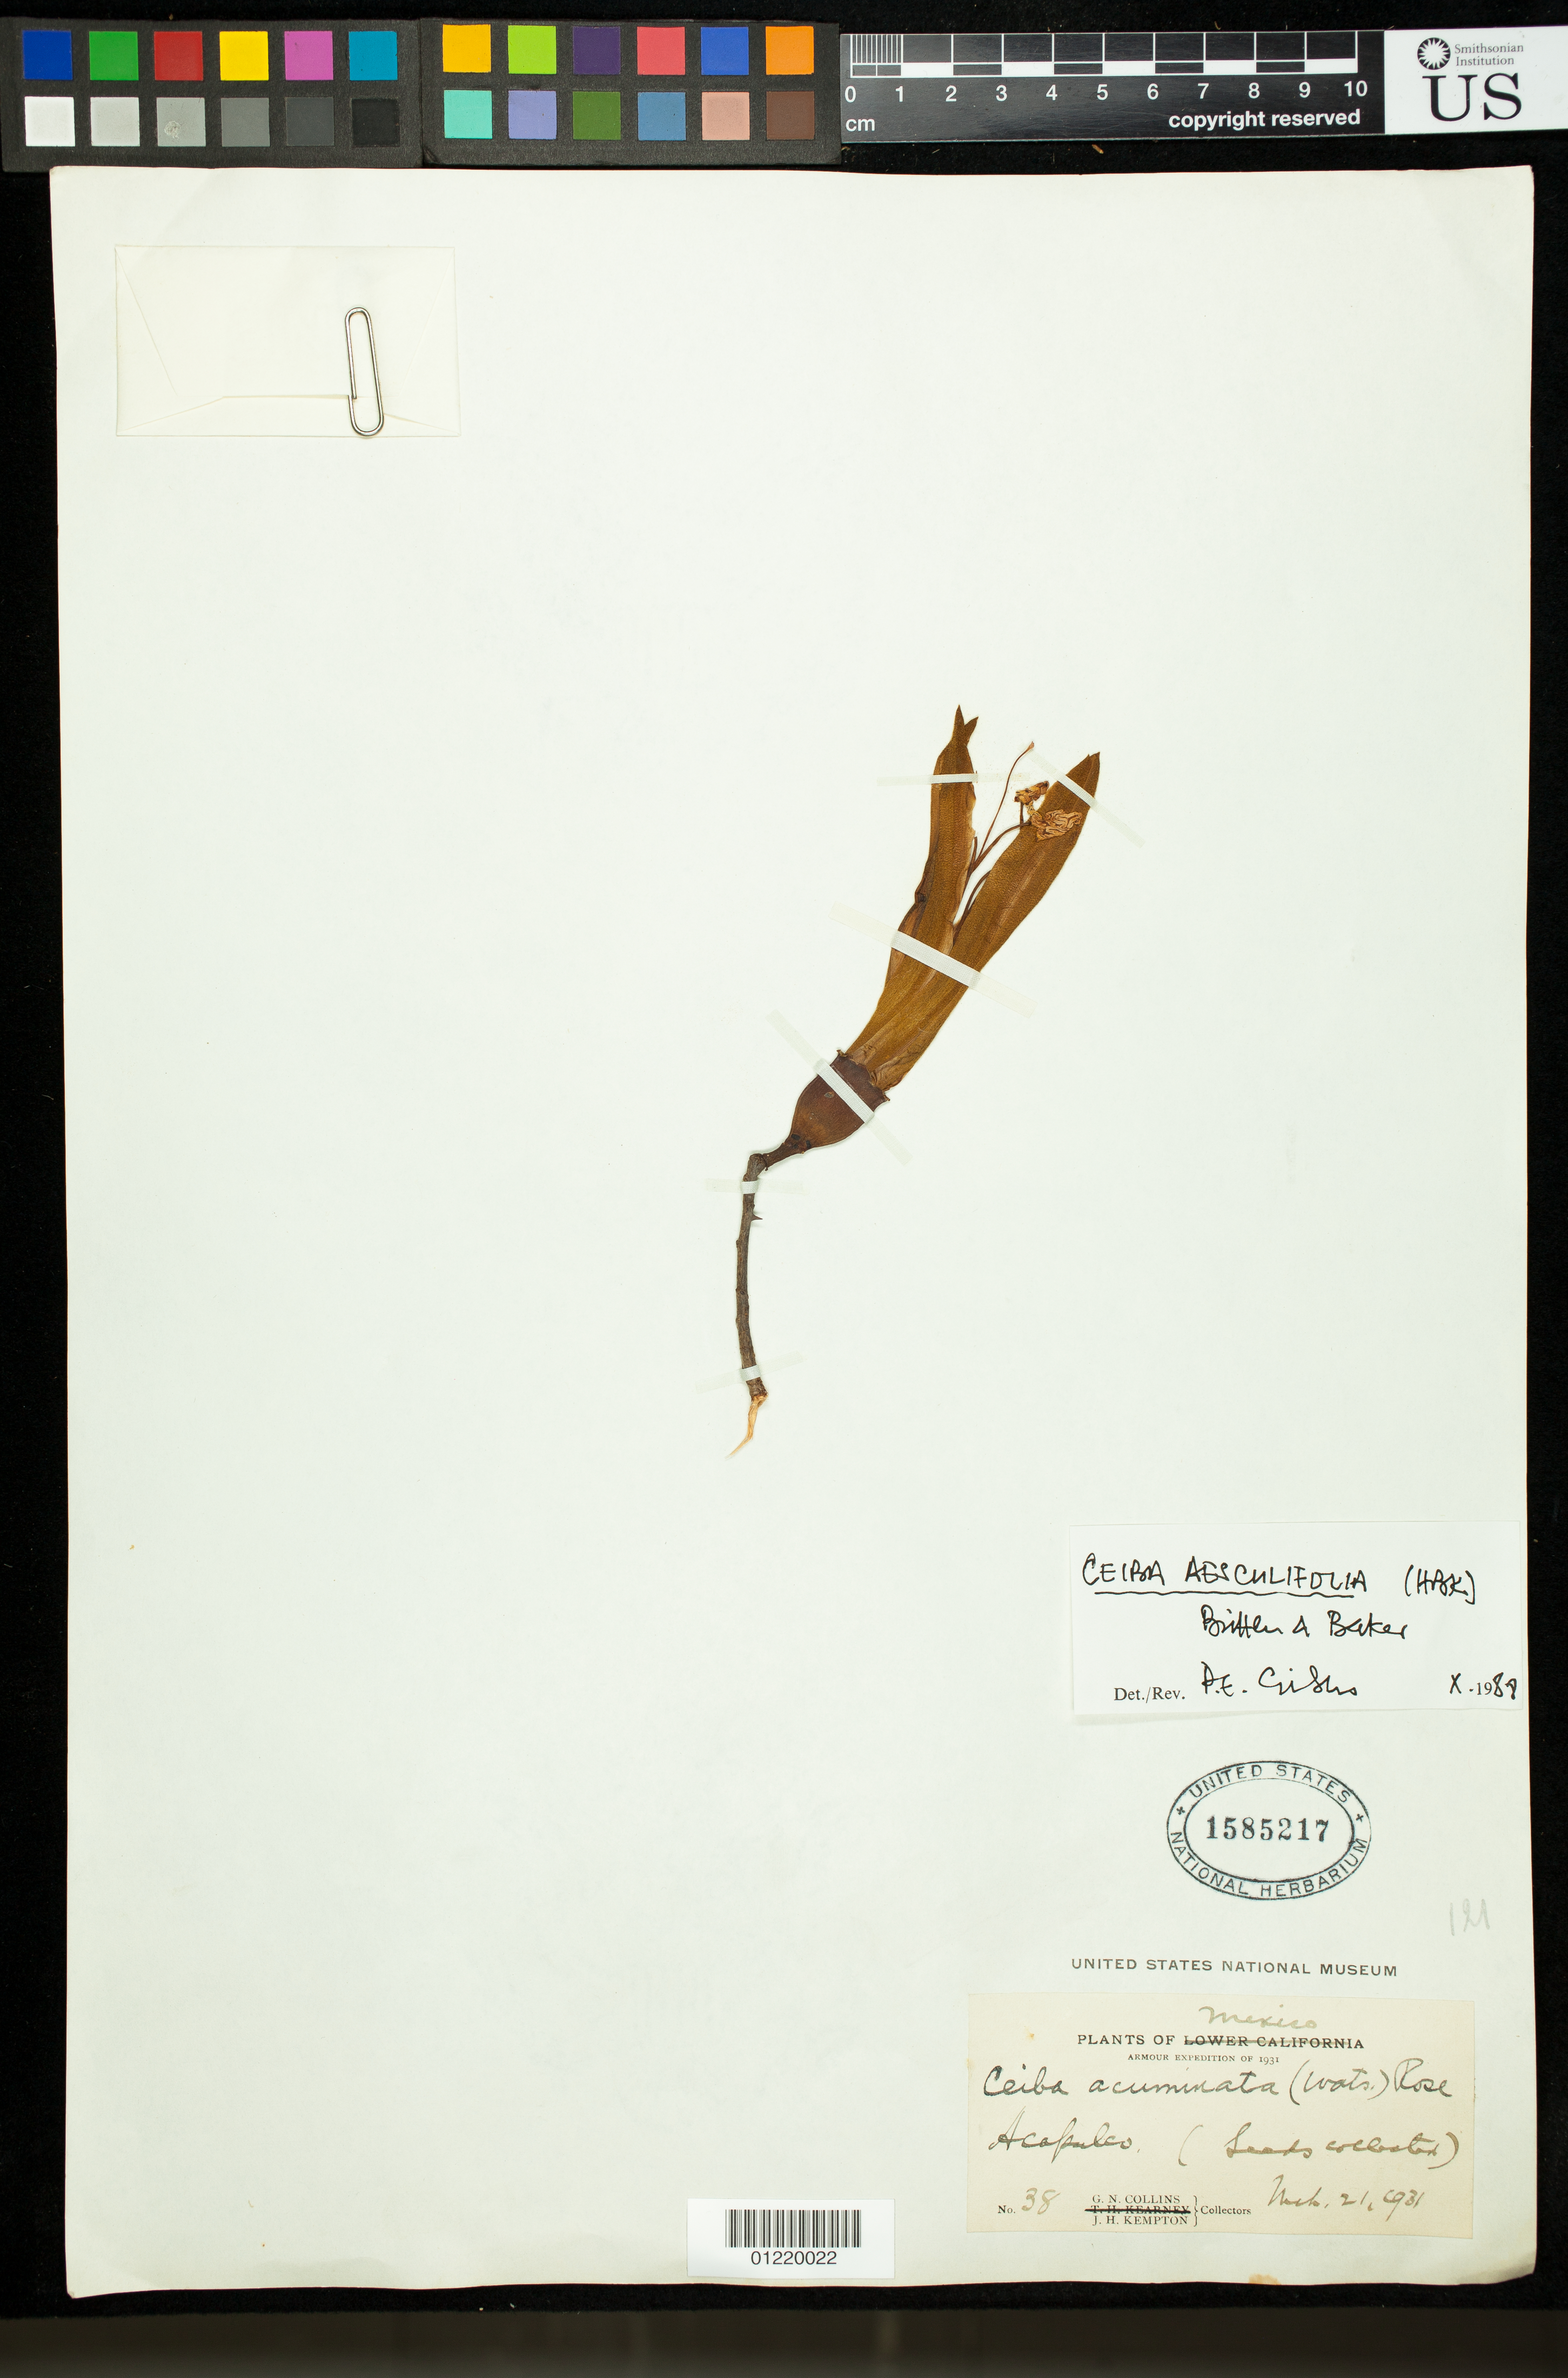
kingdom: Plantae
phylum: Tracheophyta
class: Magnoliopsida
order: Malvales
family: Malvaceae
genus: Ceiba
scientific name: Ceiba aesculifolia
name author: (Kunth) Britten & Baker f.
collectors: G. N. Collins & J. H. Kempton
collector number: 38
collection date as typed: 3/21/1931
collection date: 1931-03-21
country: Mexico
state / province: Guerrero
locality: Acapulco (seeds collected)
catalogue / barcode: US 1585217